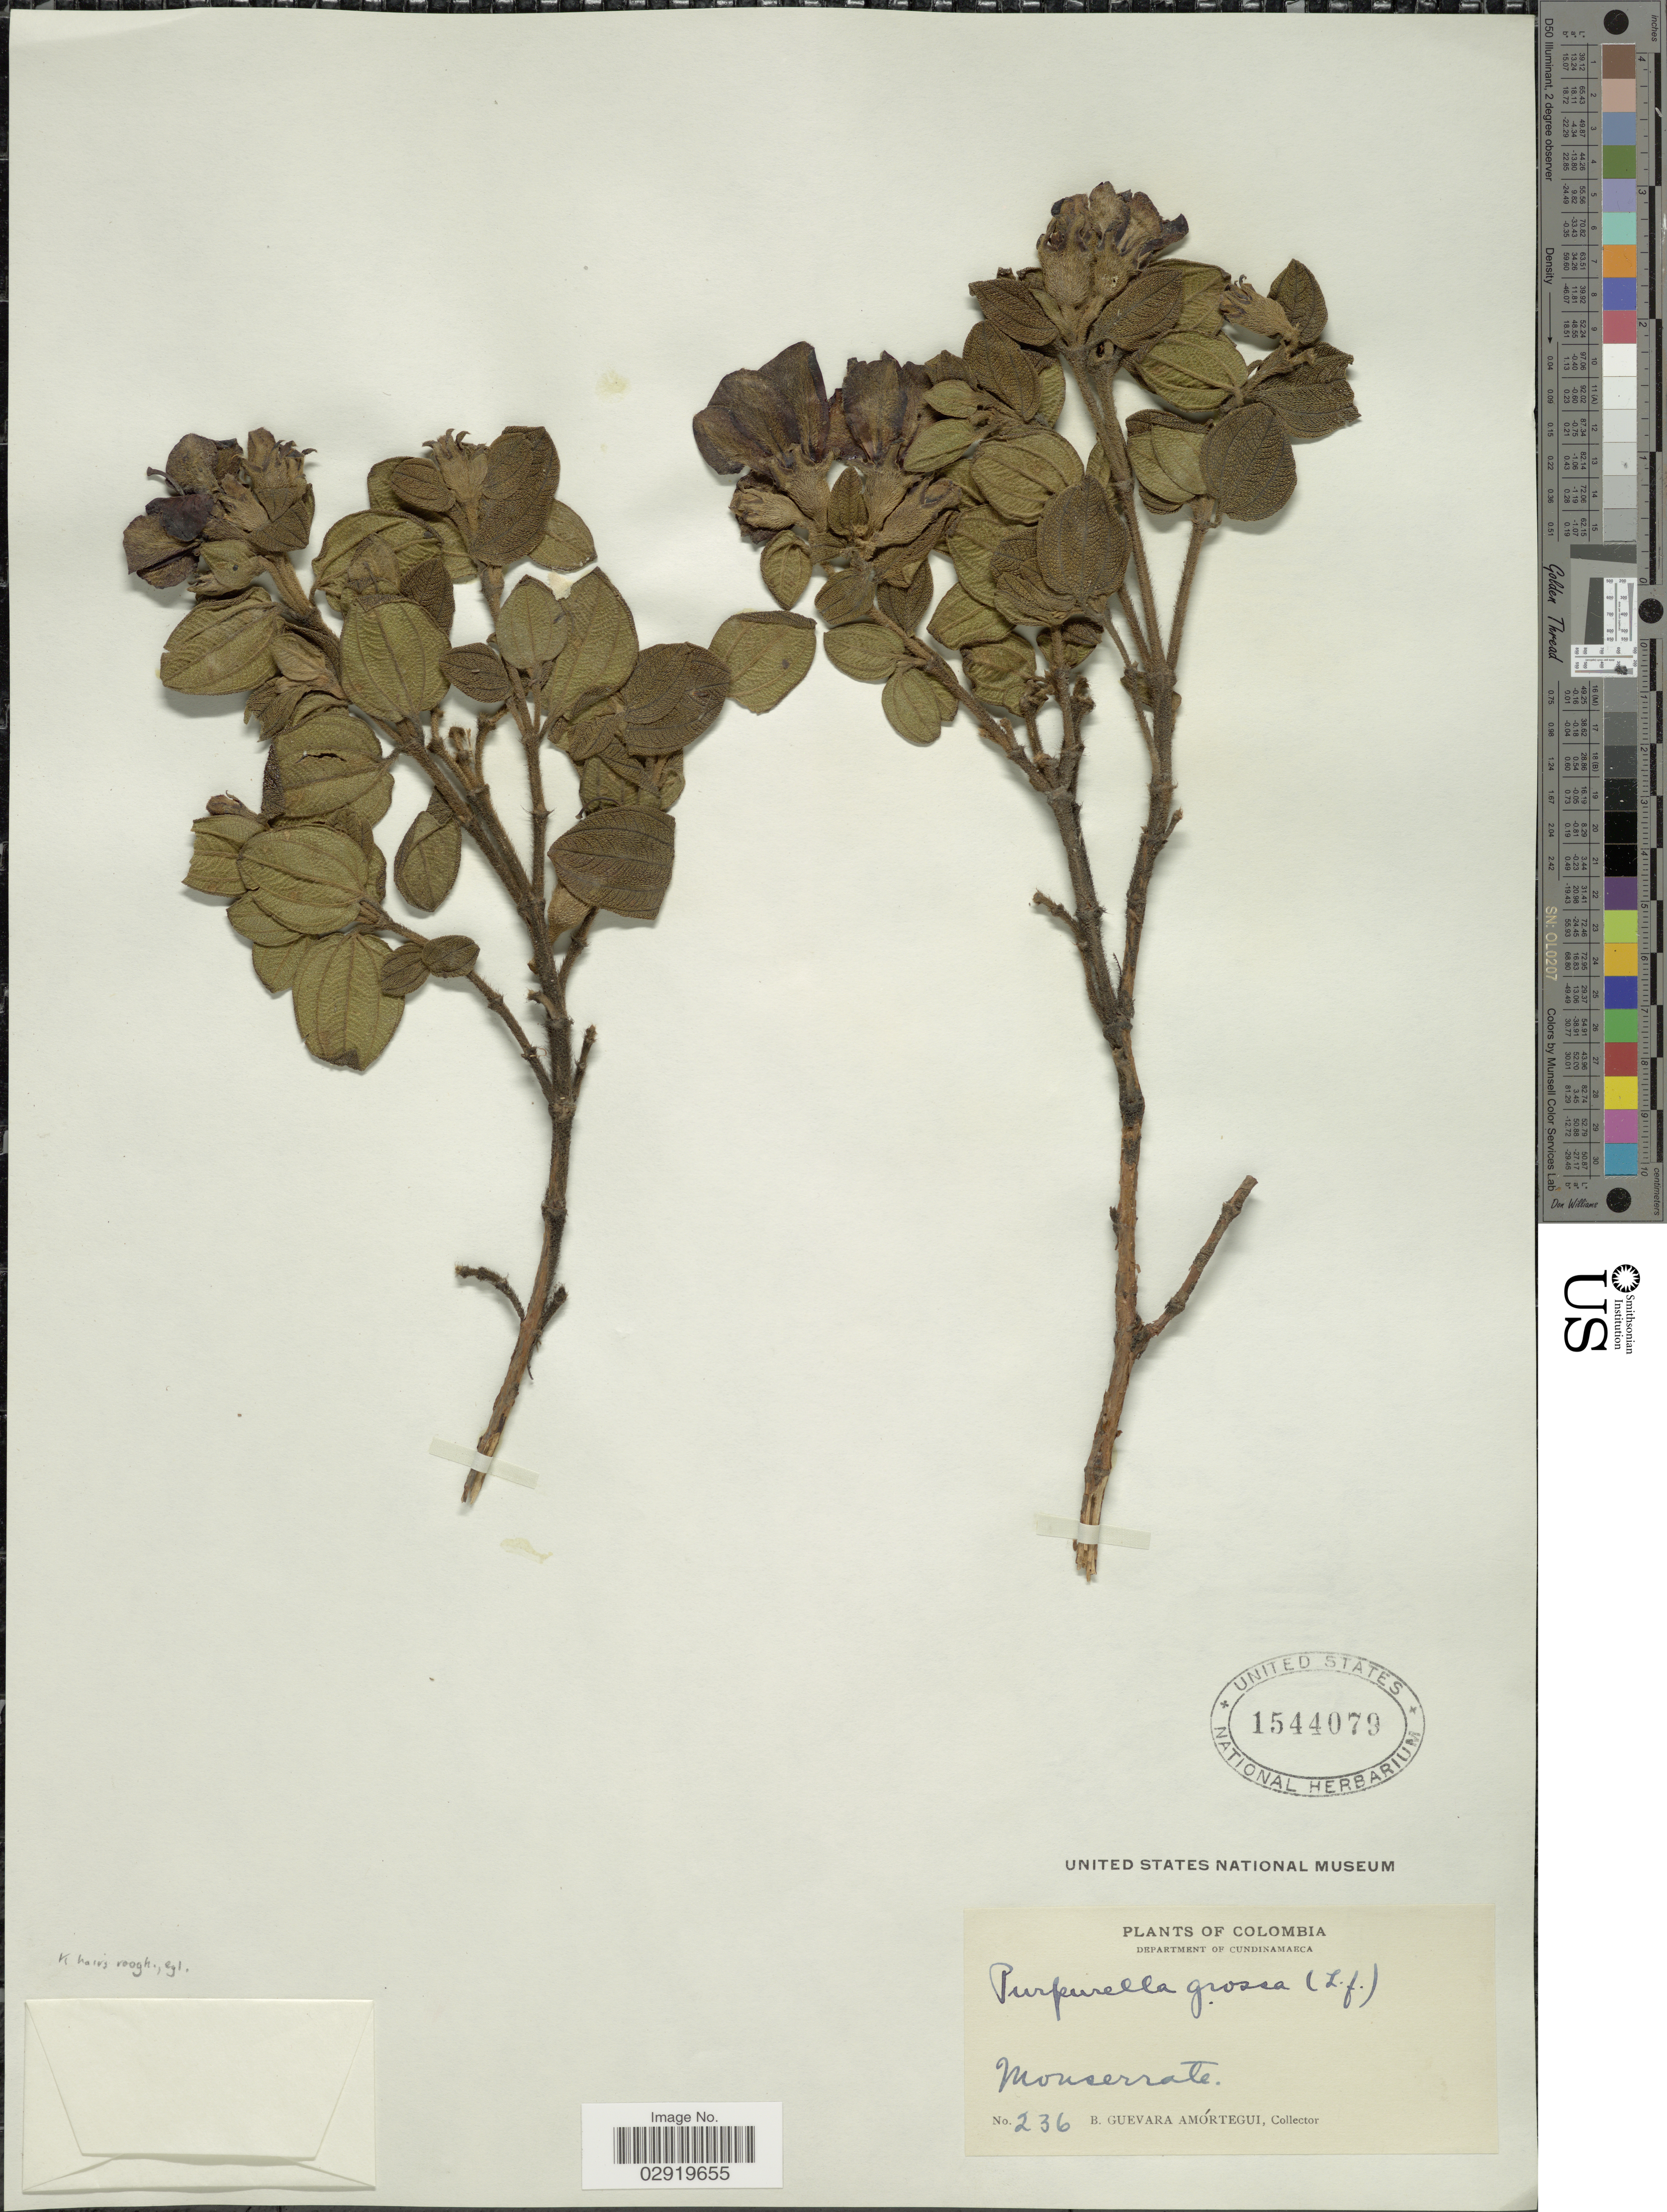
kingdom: Plantae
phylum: Tracheophyta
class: Magnoliopsida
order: Myrtales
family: Melastomataceae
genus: Chaetogastra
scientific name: Chaetogastra grossa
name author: (L. f.) P.J.F. Guim. & Michelang.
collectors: B. Guevara Amortegui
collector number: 236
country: Colombia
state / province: Cundinamarca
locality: Department of Cundinamarca. Monserrate.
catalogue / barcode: US 1544079